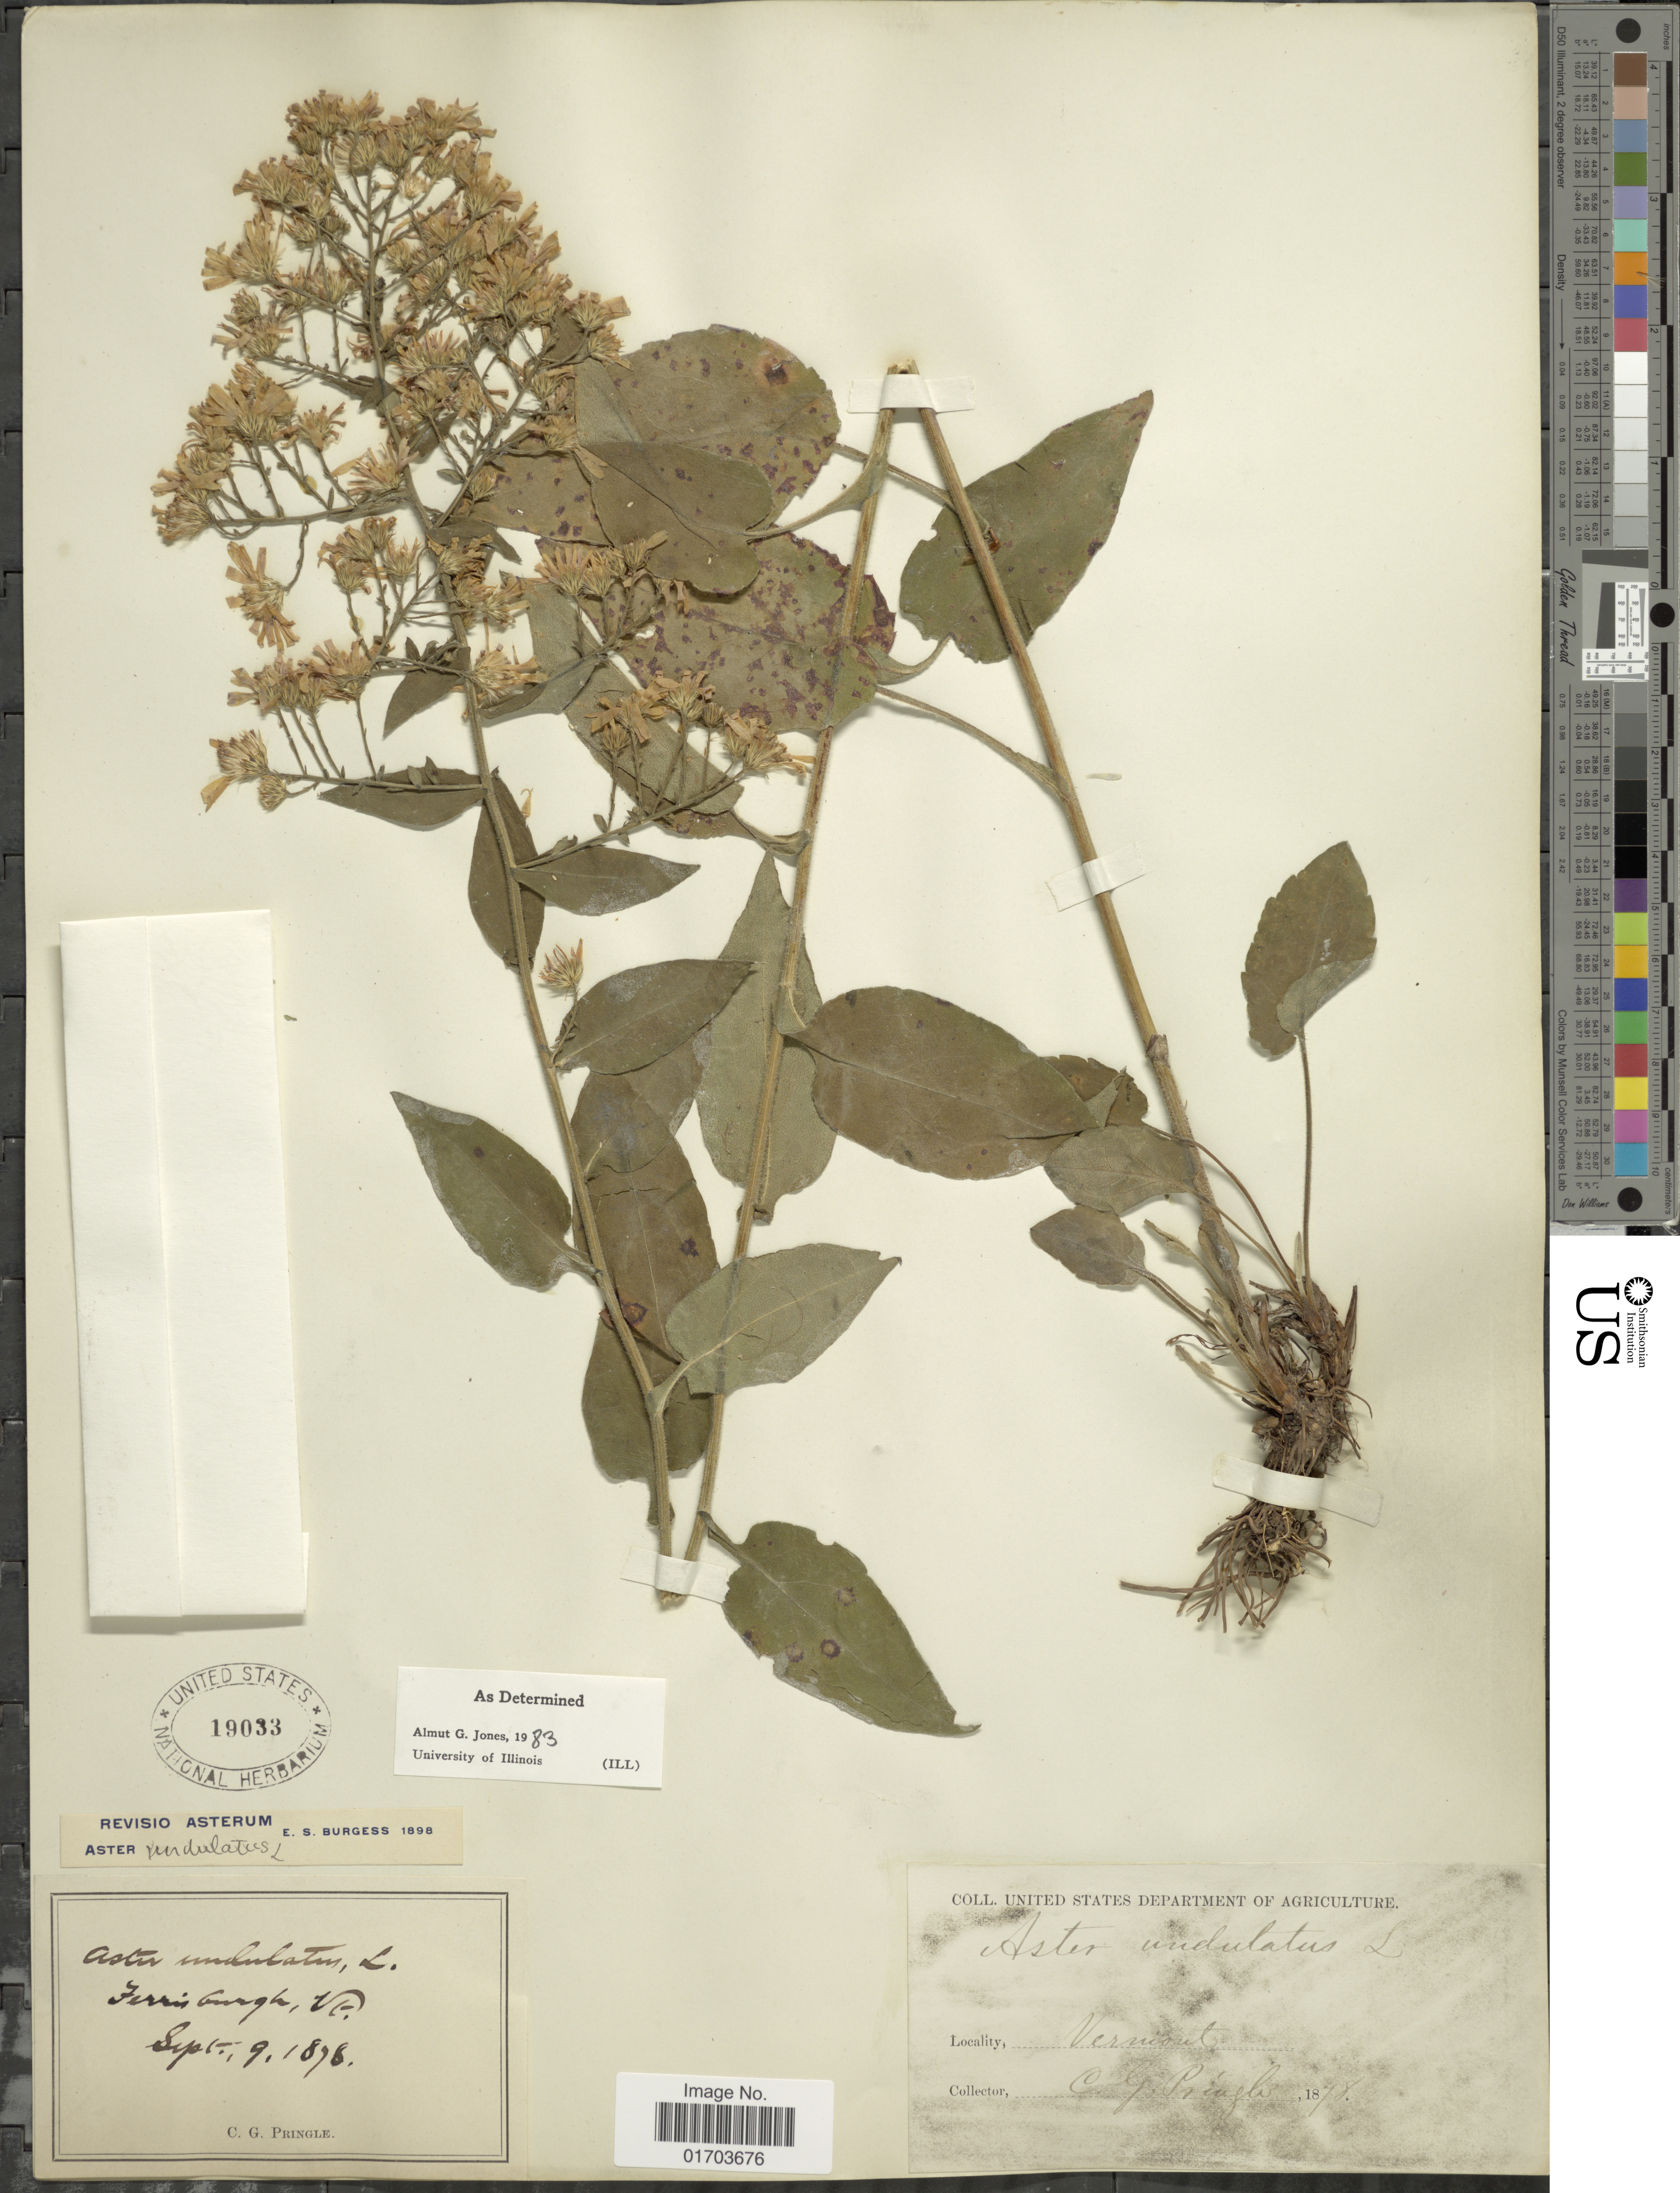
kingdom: Plantae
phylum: Tracheophyta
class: Magnoliopsida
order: Asterales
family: Asteraceae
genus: Symphyotrichum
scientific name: Symphyotrichum undulatum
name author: (L.) G.L. Nesom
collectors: C. G. Pringle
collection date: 1878-09-09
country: United States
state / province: Vermont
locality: Ferrisburgh, Vt.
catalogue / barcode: US 19033